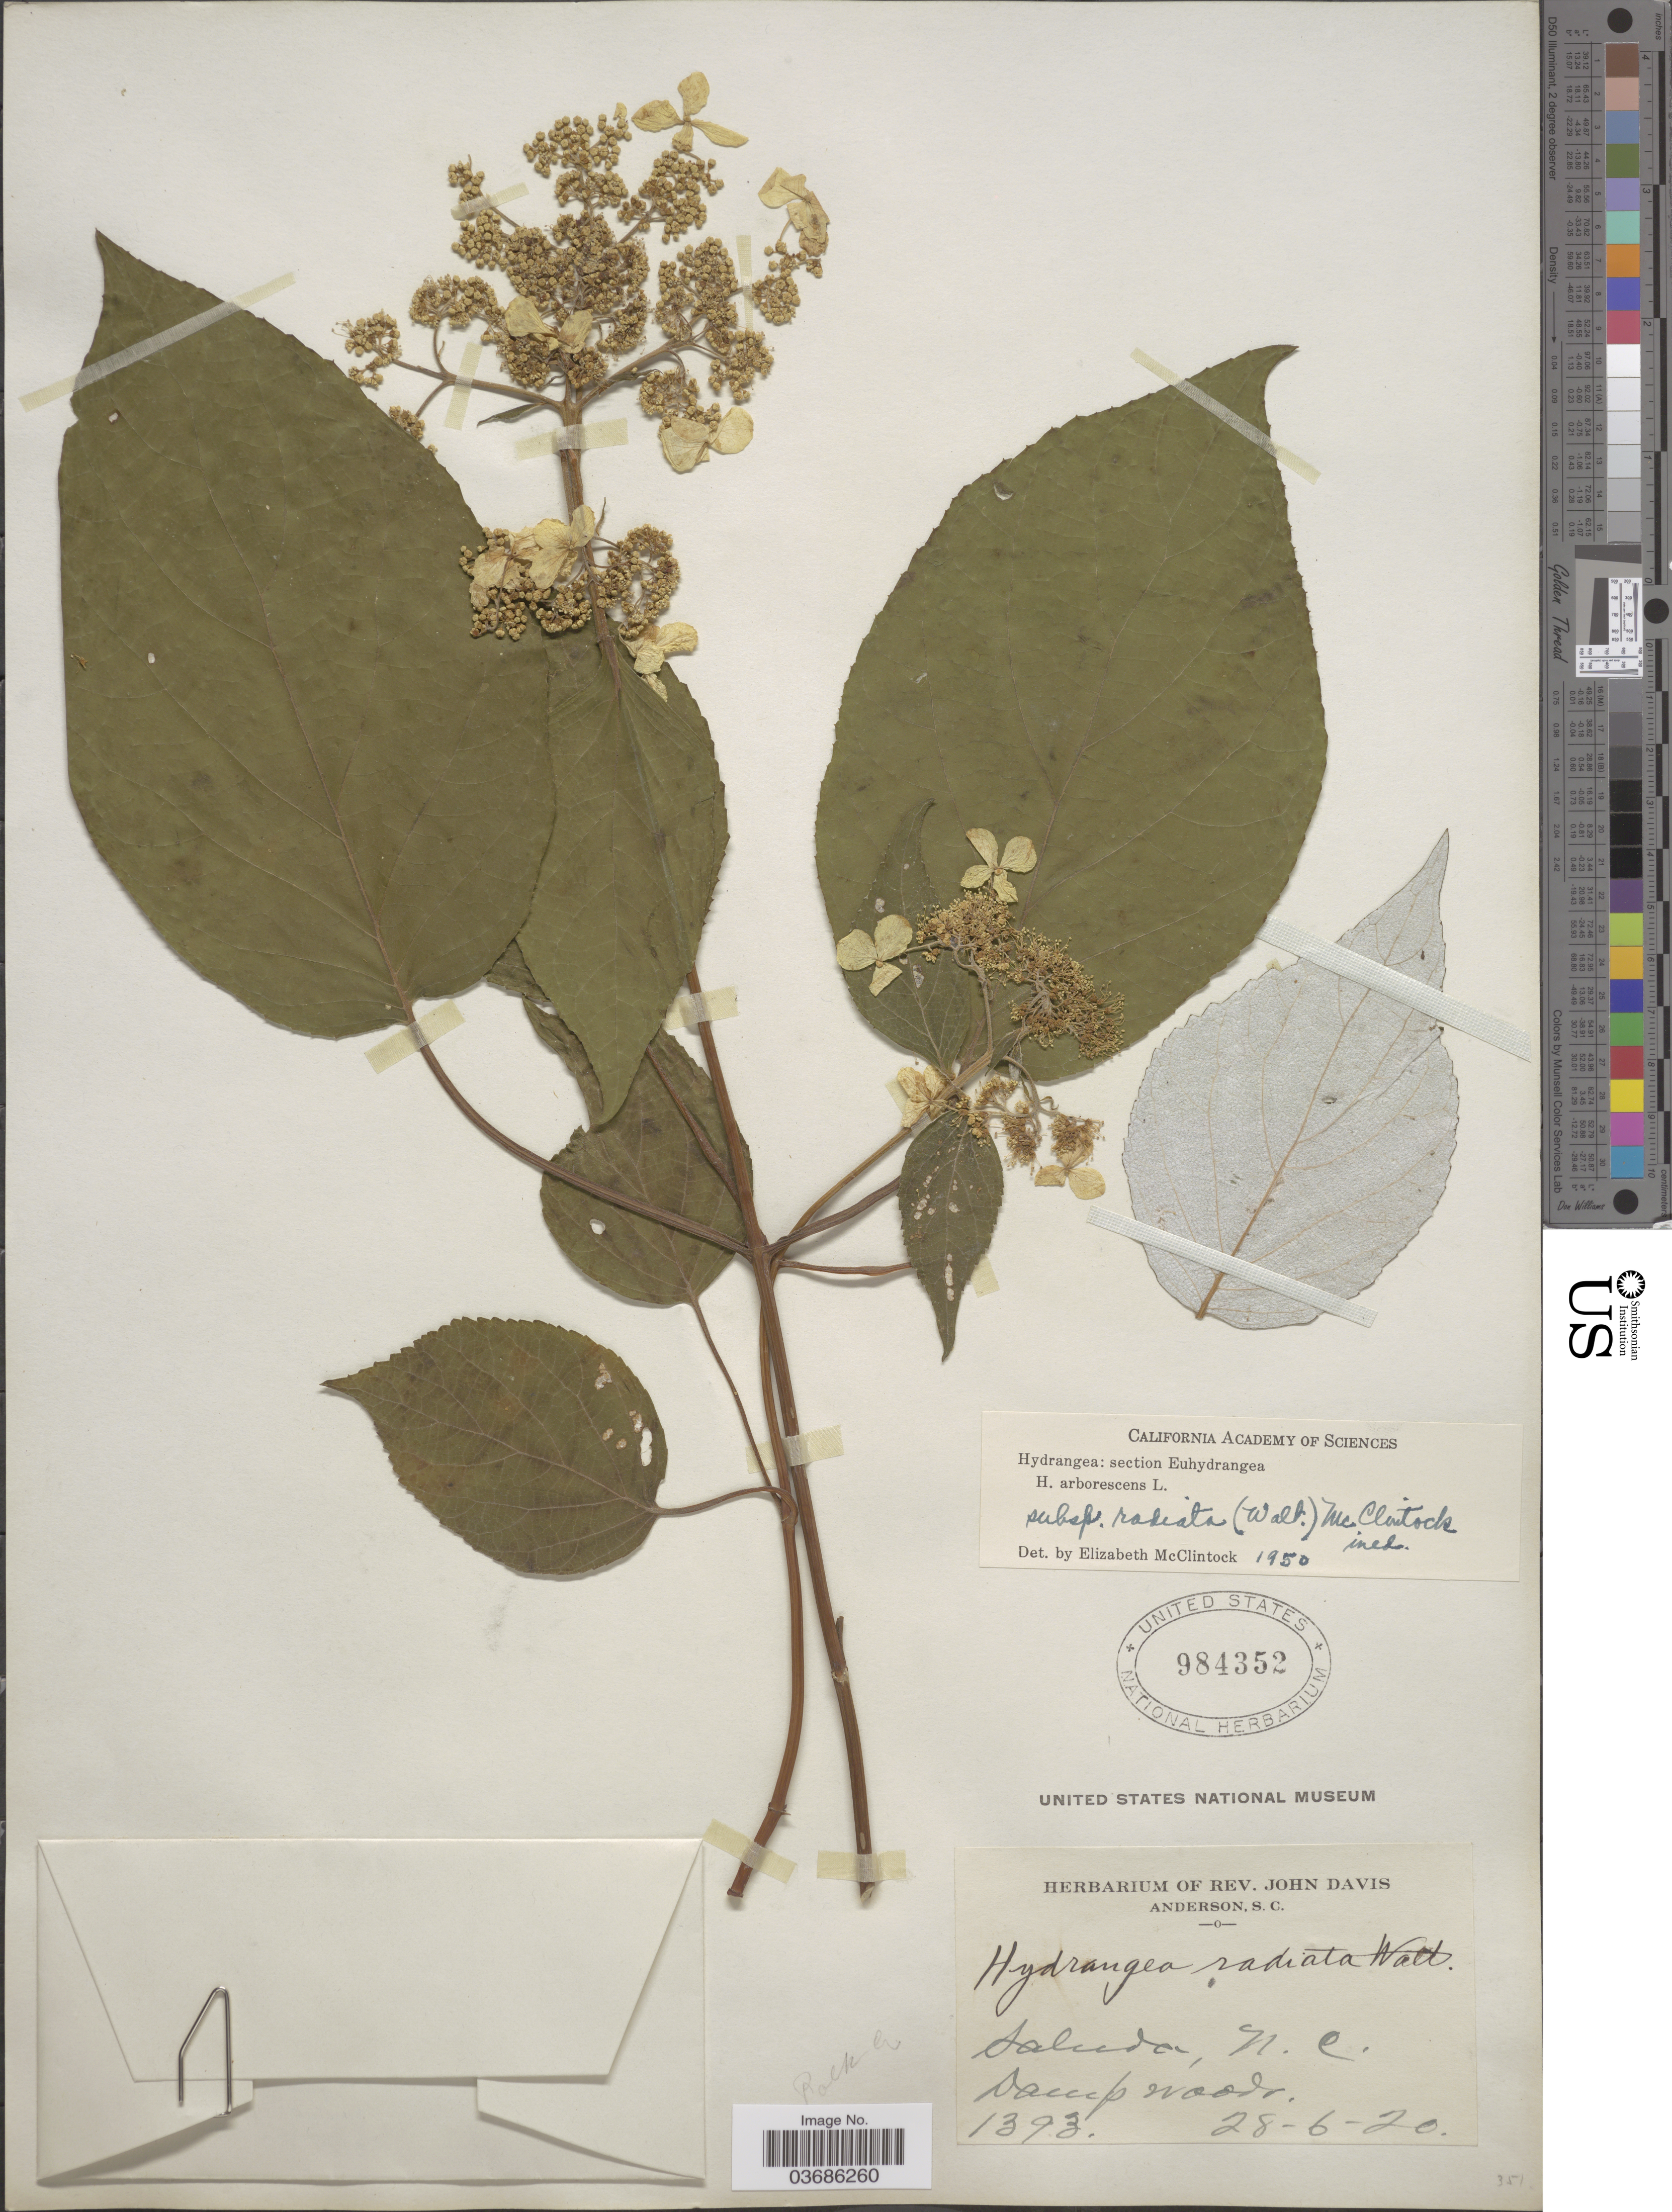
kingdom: Plantae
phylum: Tracheophyta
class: Magnoliopsida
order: Cornales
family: Hydrangeaceae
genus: Hydrangea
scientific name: Hydrangea arborescens subsp. radiata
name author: (Walter) E. M. McClint.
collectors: ex herb. Rev. John Davis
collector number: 1393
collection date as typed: Transcribed d/m/y: 28/6/20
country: United States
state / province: North Carolina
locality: Saluda. Polk Co.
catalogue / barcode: US 984352